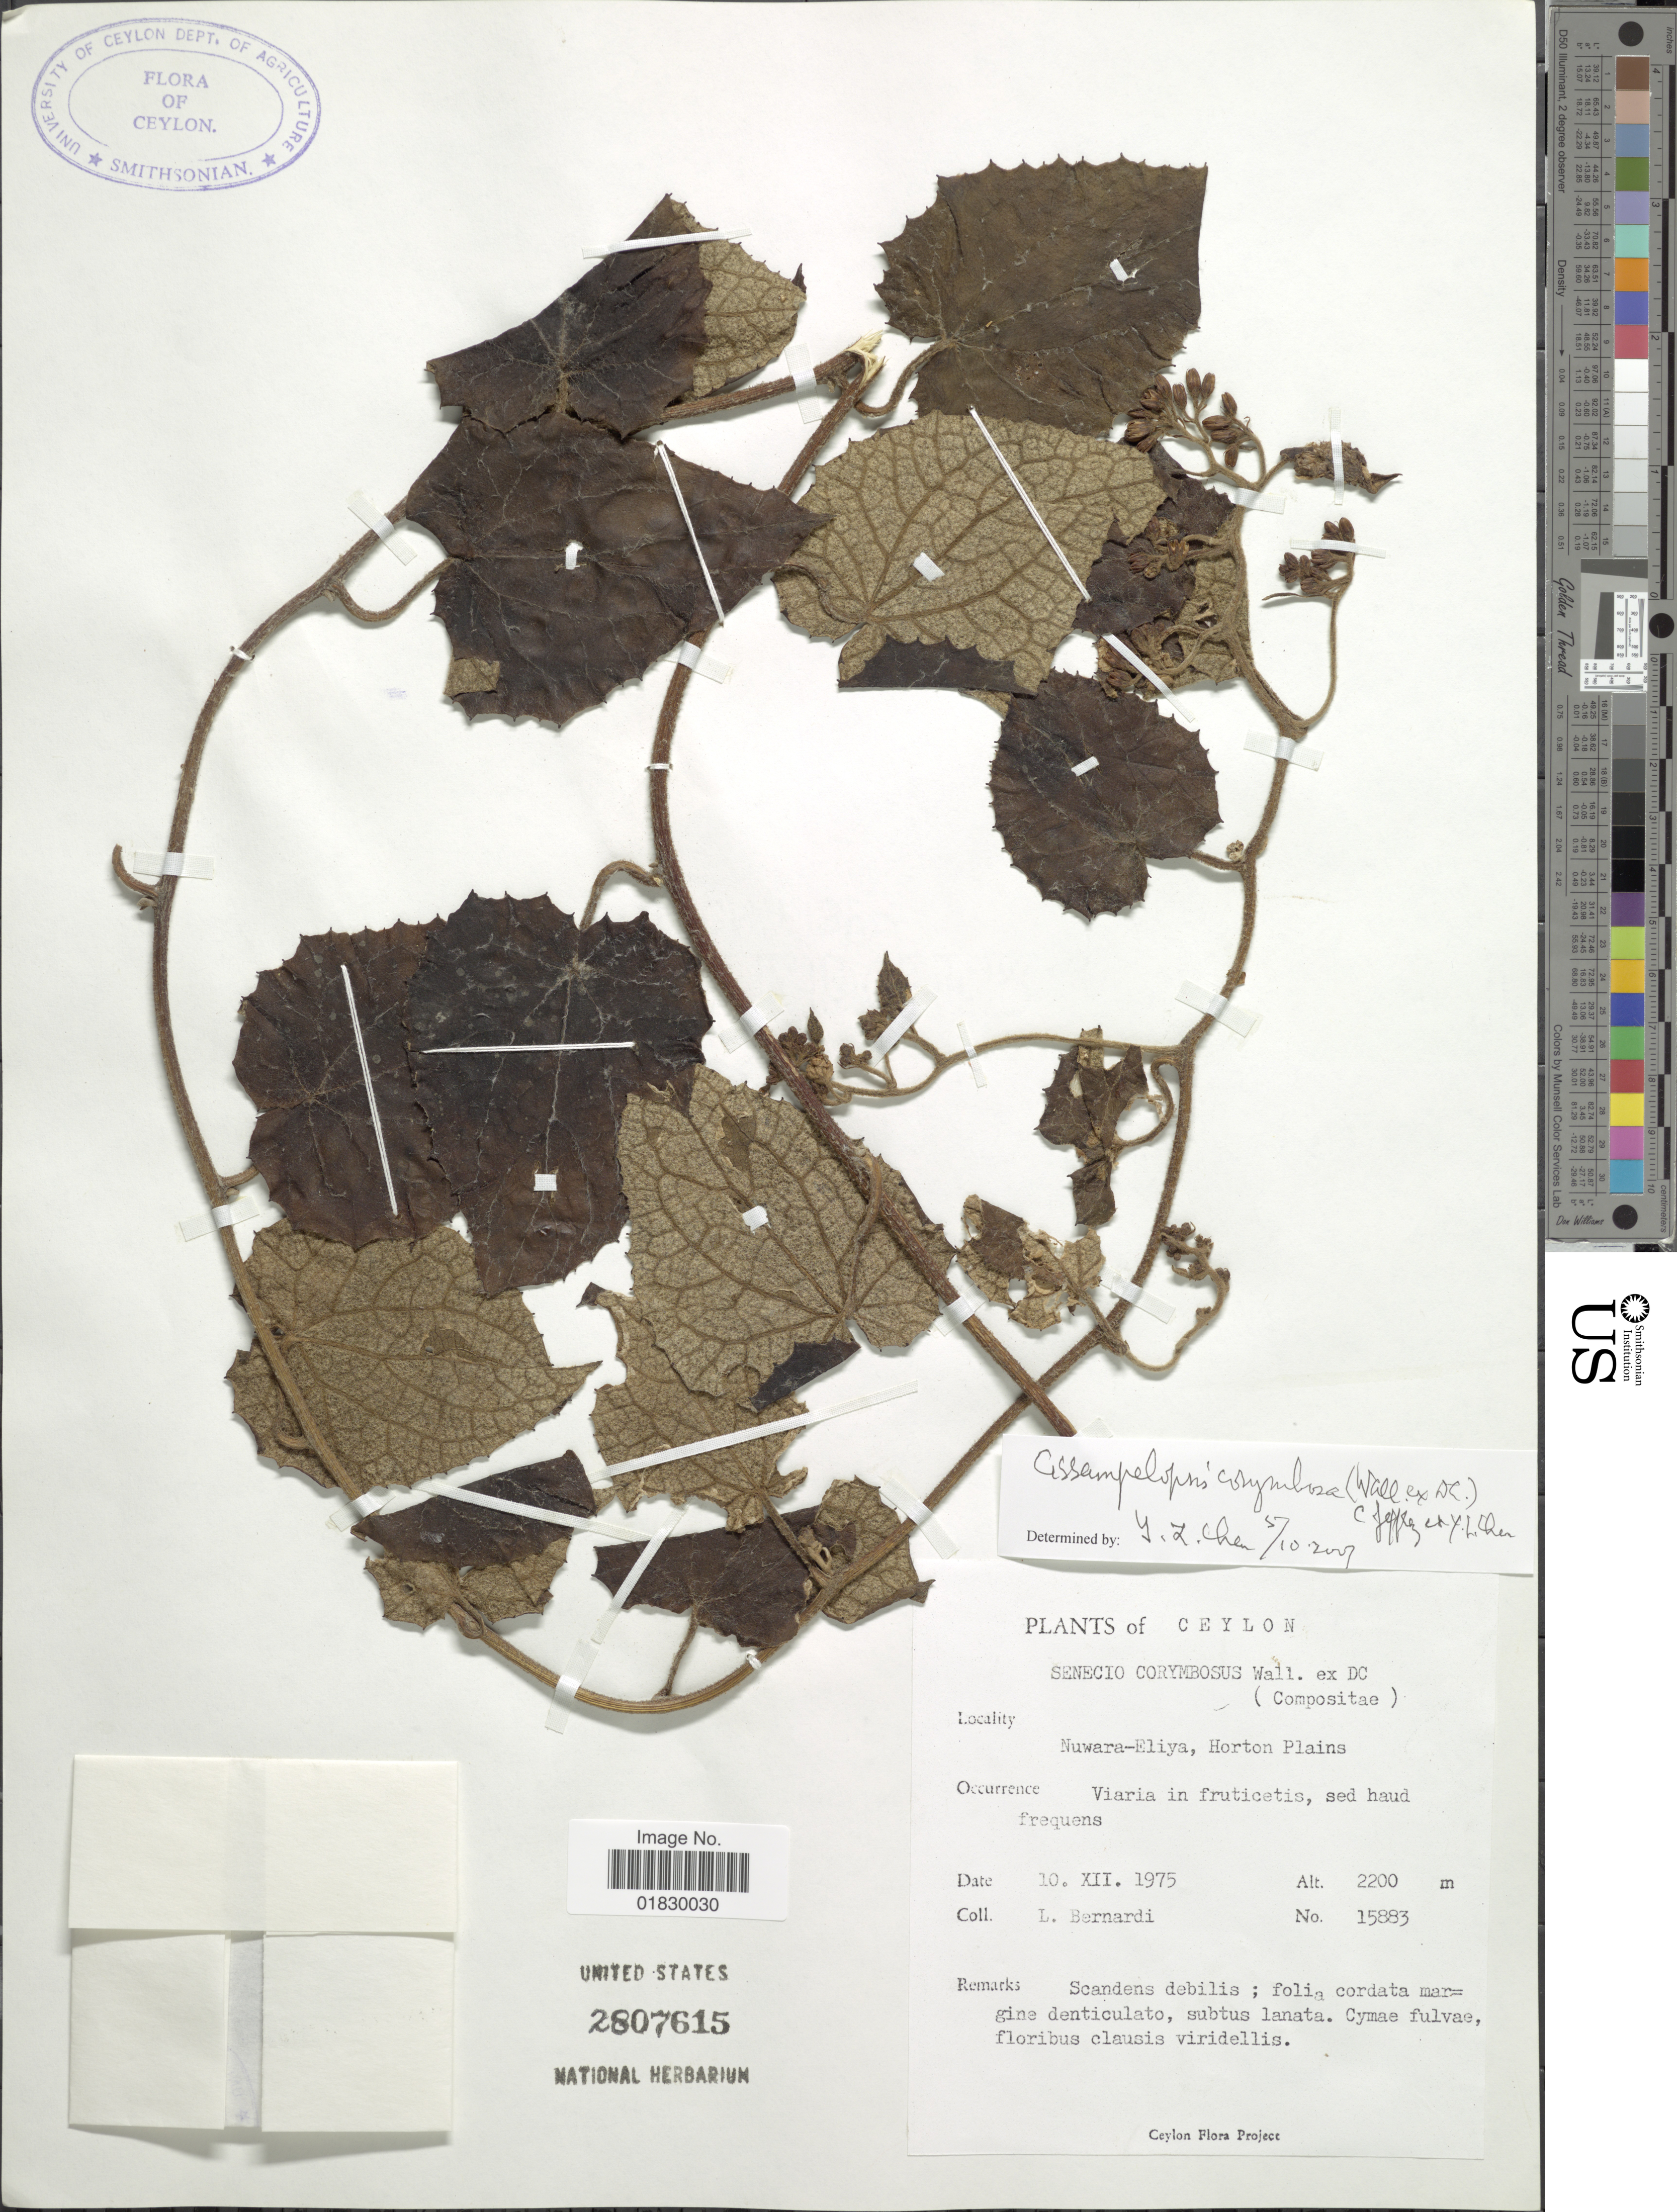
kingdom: Plantae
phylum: Tracheophyta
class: Magnoliopsida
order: Asterales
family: Asteraceae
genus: Cissampelopsis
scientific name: Cissampelopsis corymbosa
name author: (Wall. ex DC.) C. Jeffrey & Y.L. Chen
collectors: L. Bernardi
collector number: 15883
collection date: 1975-12-10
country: Sri Lanka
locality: Ceylon, Nuwara-Eilya, Horton Plains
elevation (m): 2200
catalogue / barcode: US 2807615